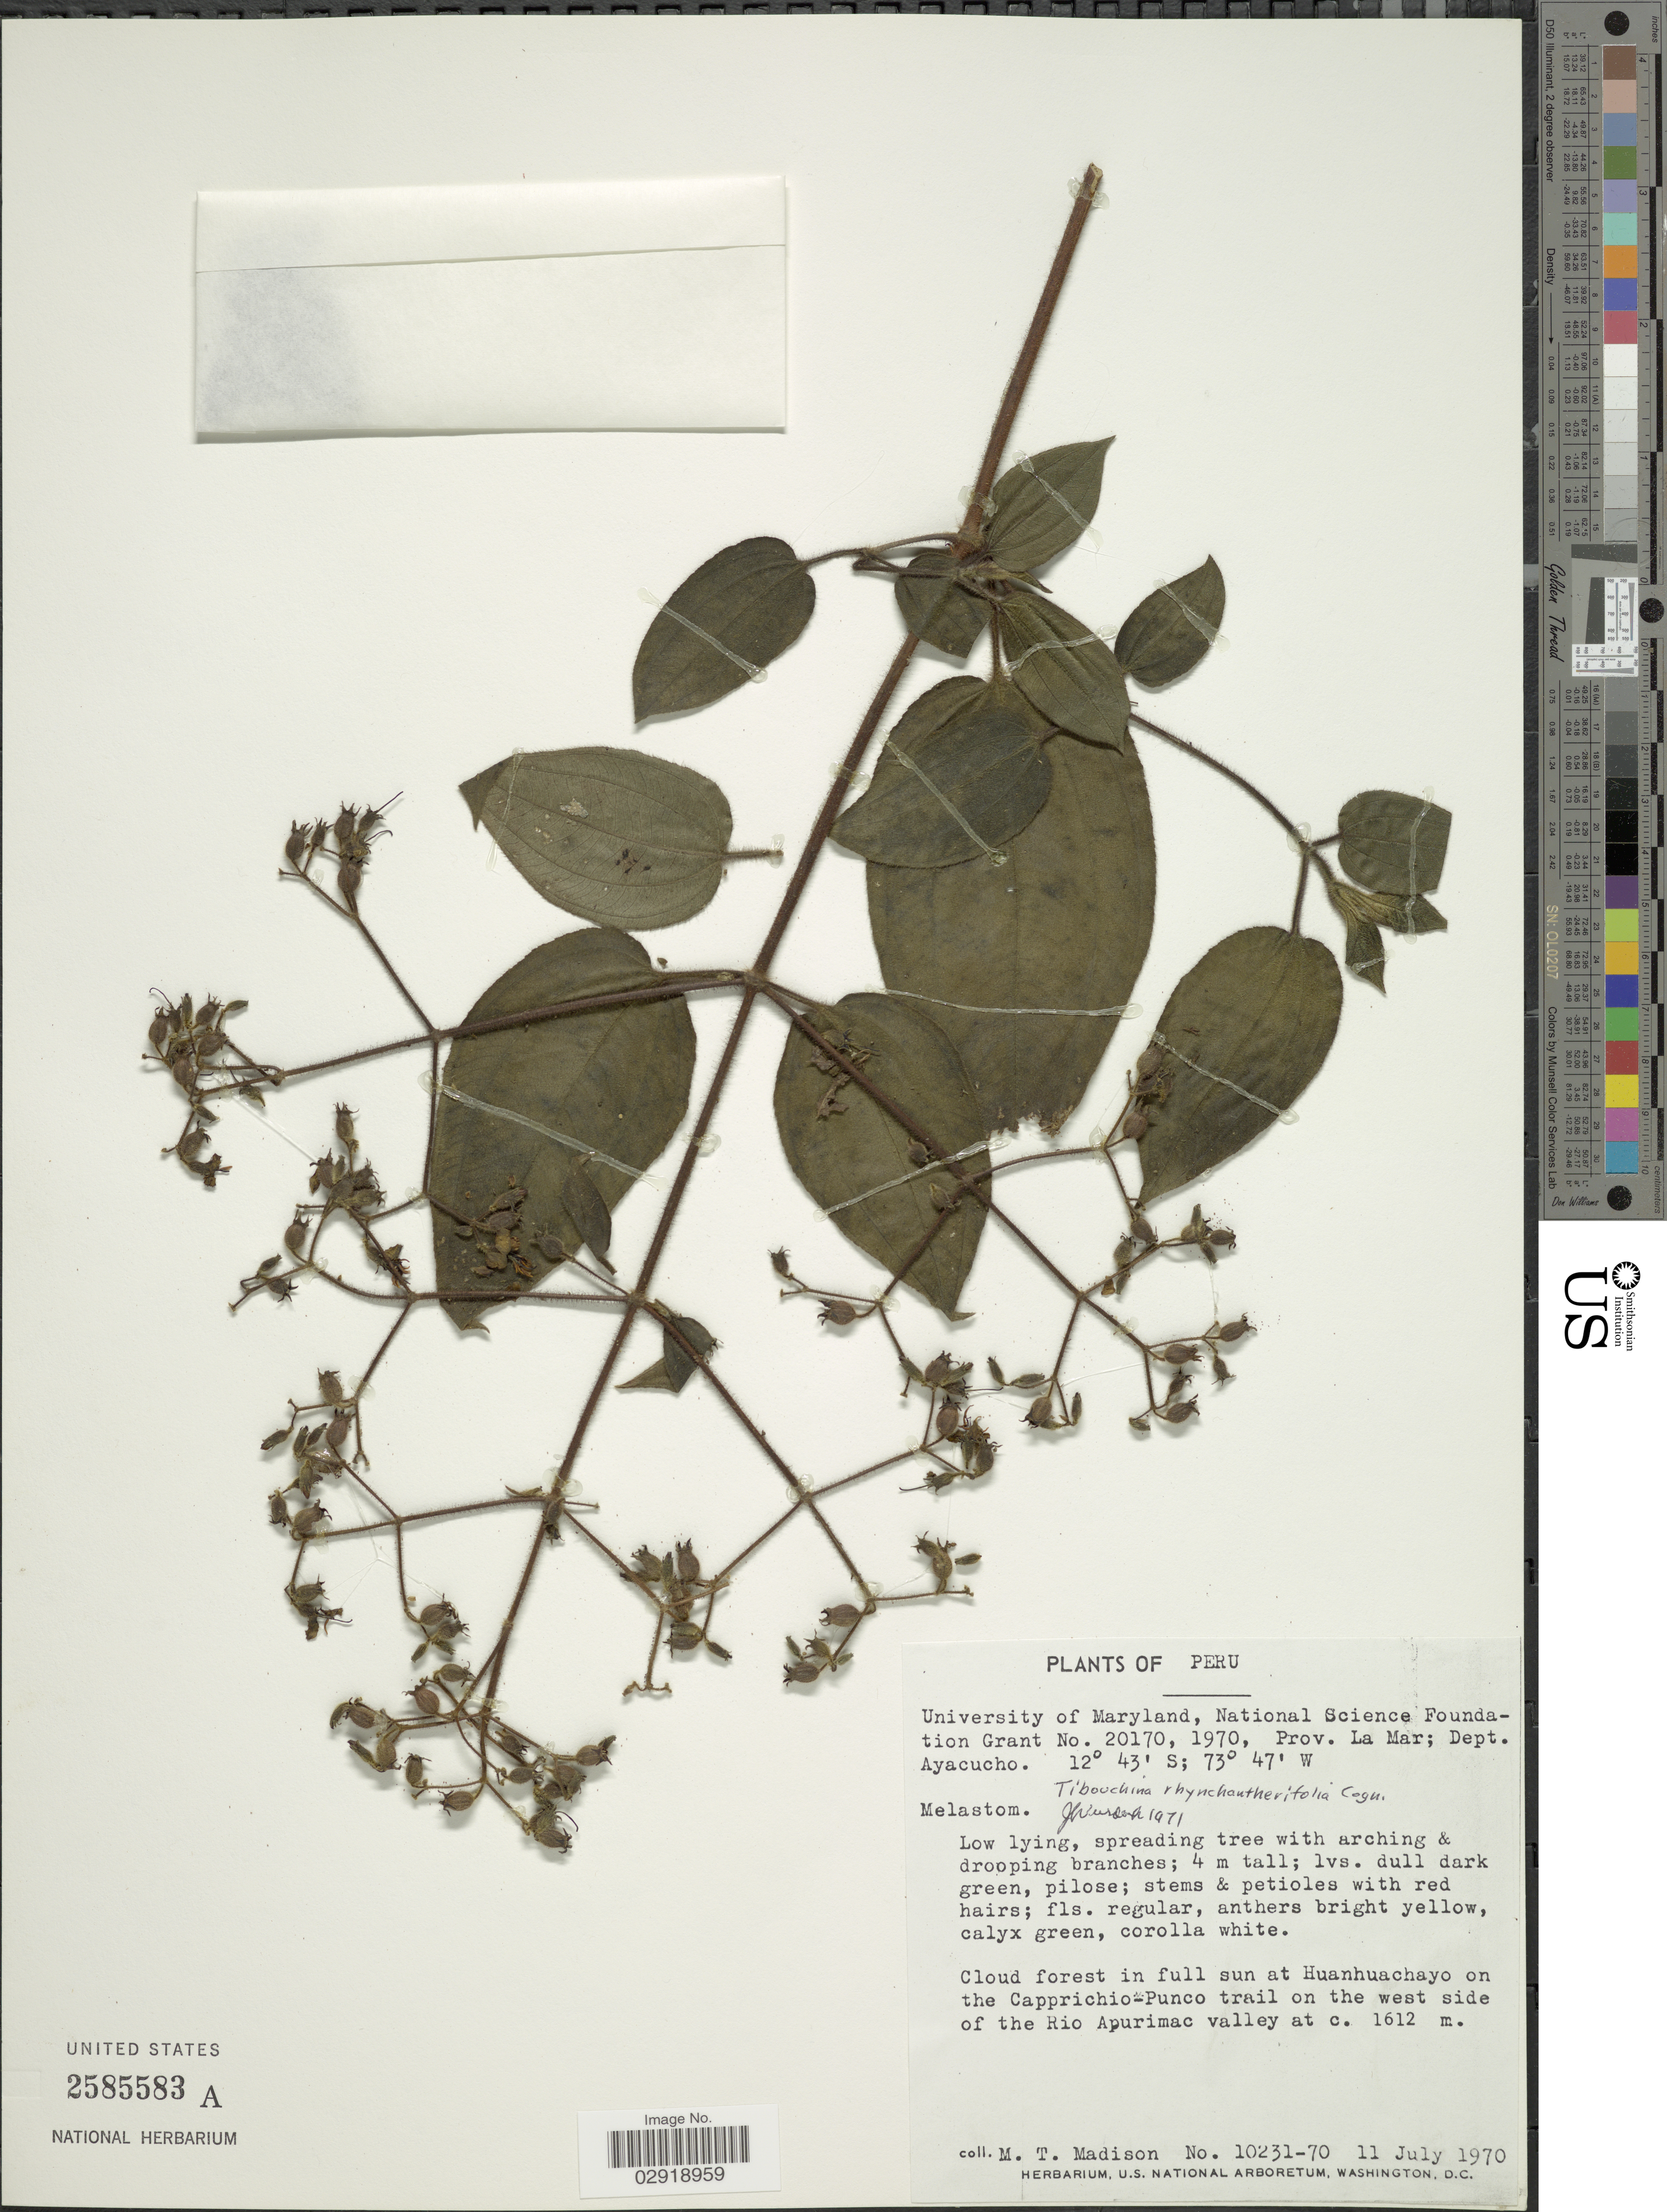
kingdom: Plantae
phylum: Tracheophyta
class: Magnoliopsida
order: Myrtales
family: Melastomataceae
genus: Chaetogastra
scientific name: Chaetogastra rhynchantherifolia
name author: (Cogn.) P.J.F. Guim. & Michelang.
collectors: M. T. Madison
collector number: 10231-70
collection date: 1970-07-11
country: Peru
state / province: Ayacucho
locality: Prov. La Mar; Dept. Ayacucho. Cloud forest in full sun at Huanhuachayo on the Capprichio-Punco trail on the west side of the Rio Apurimac valley.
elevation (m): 1612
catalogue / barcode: US 2585583A